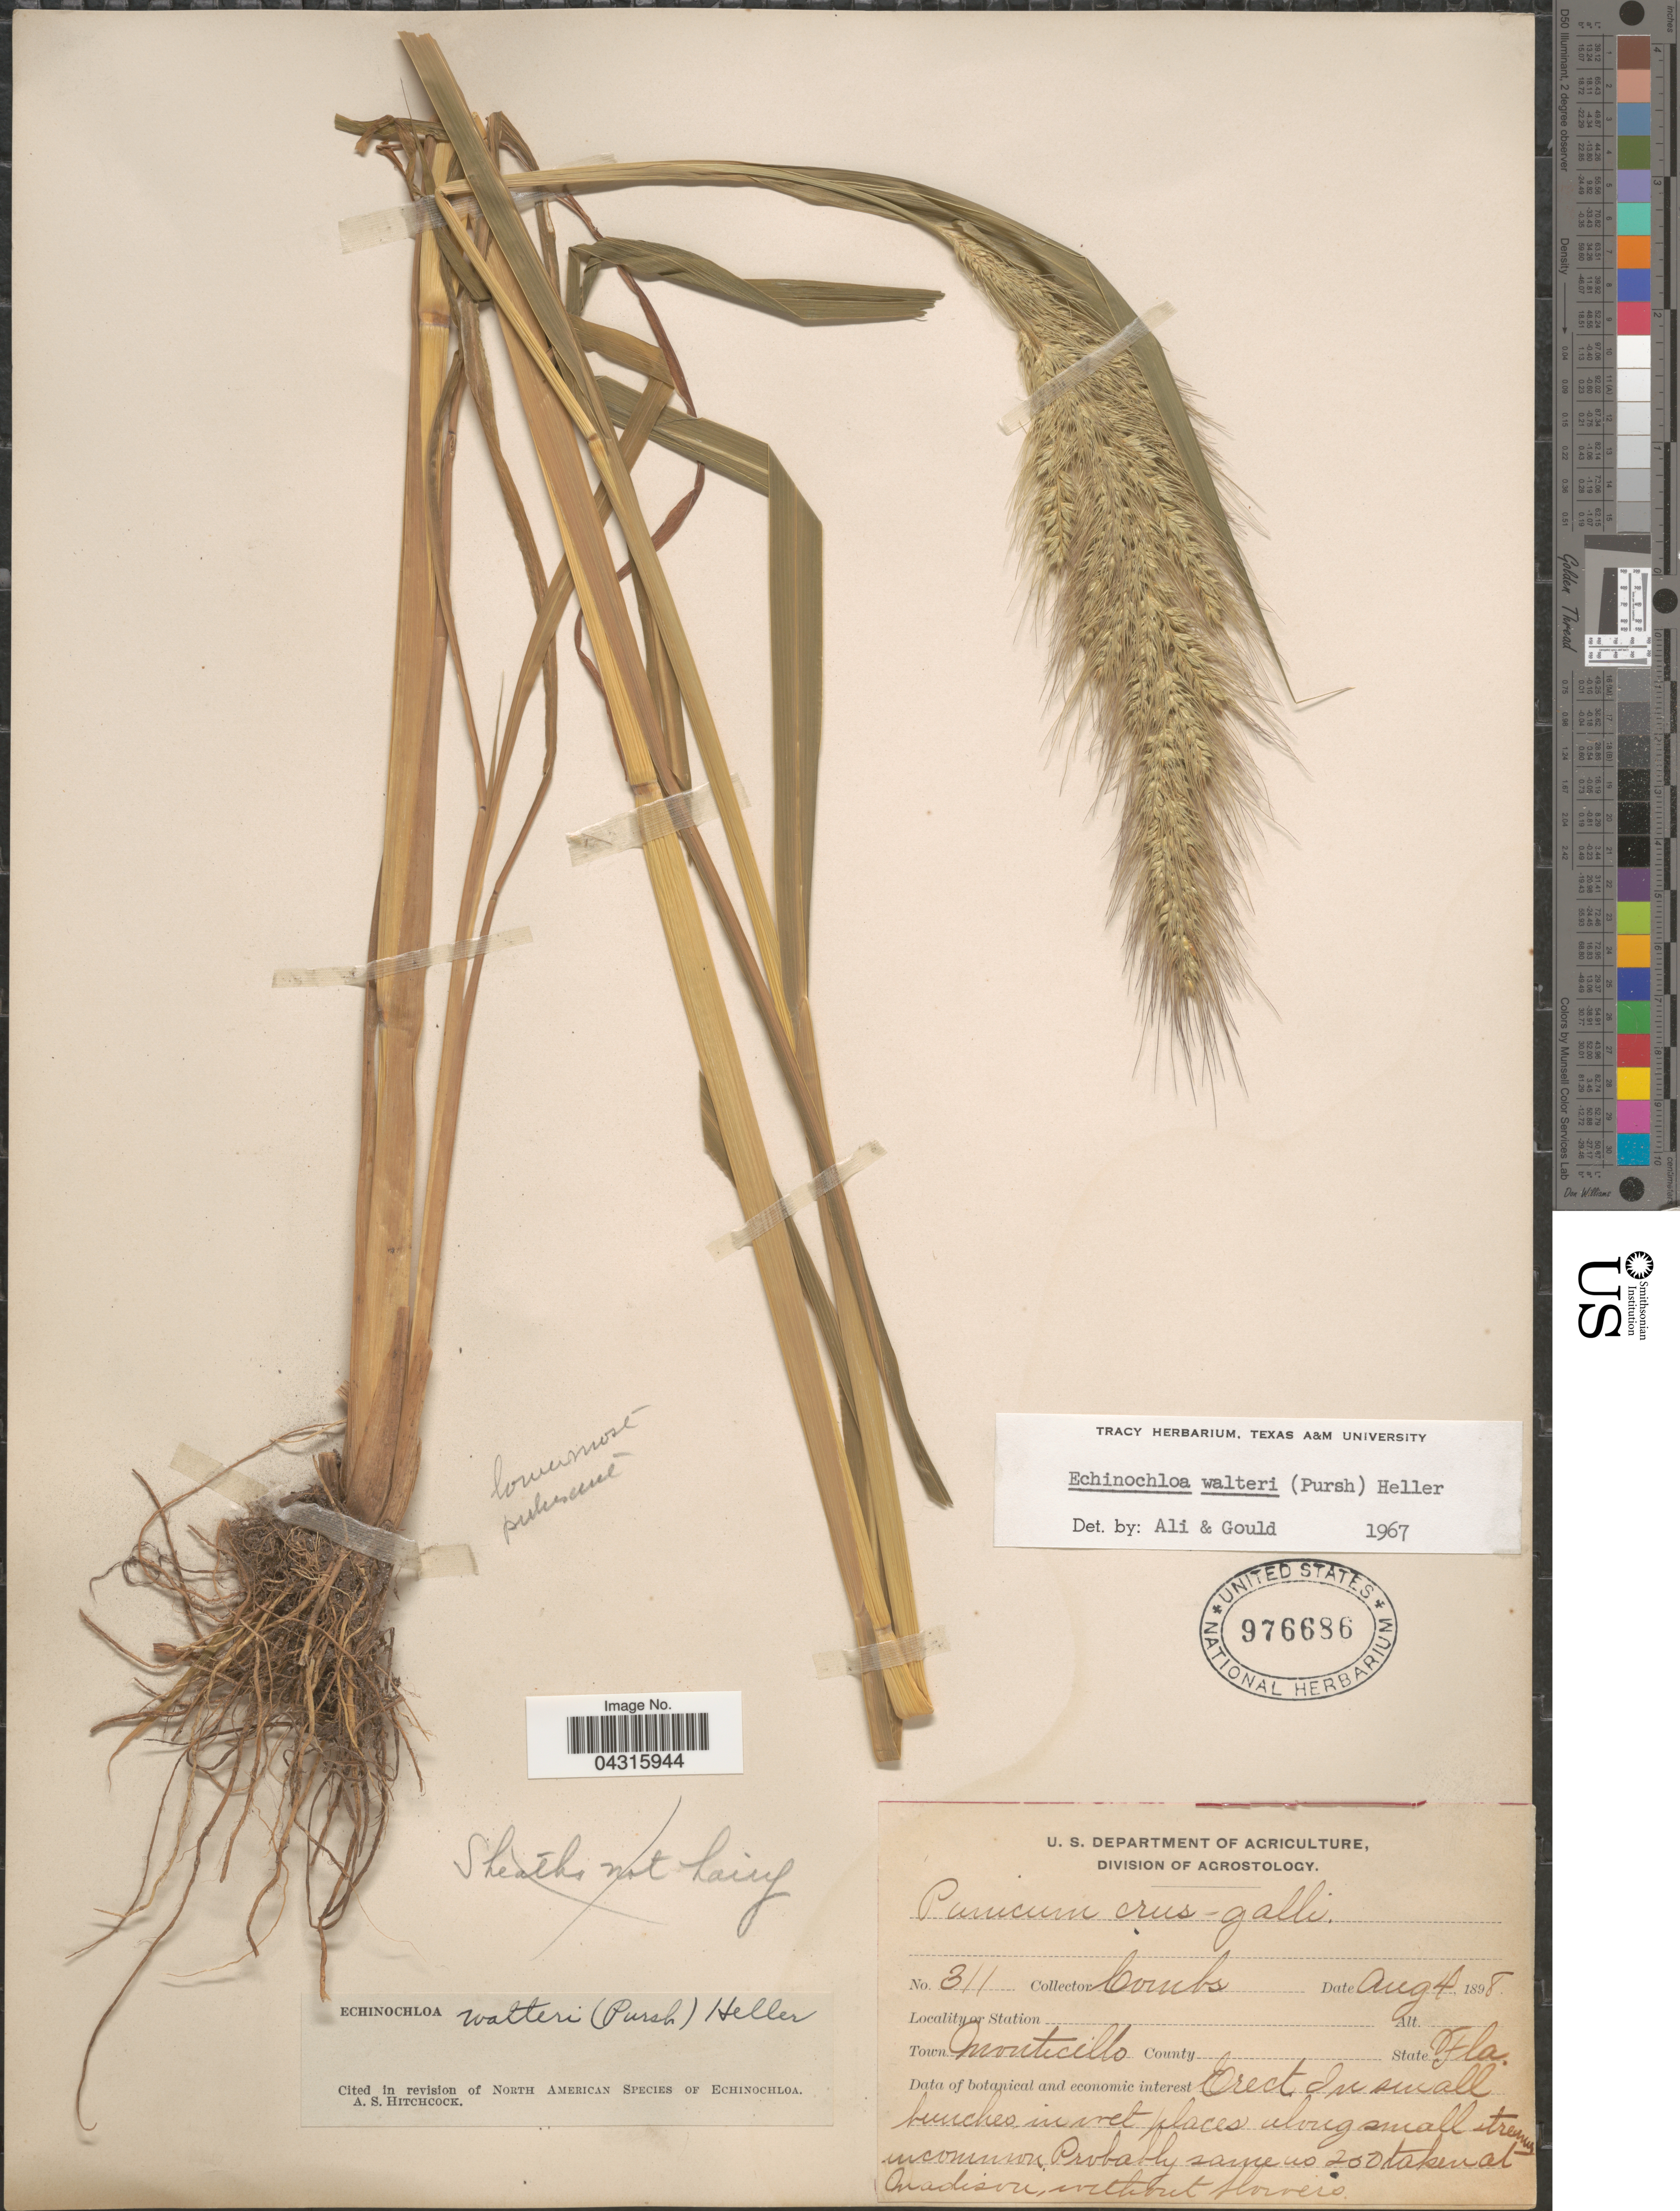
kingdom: Plantae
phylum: Tracheophyta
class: Liliopsida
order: Poales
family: Poaceae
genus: Echinochloa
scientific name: Echinochloa walteri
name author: (Pursh) A. Heller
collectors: -. Combs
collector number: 311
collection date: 1898-08-04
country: United States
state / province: Florida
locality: Town Monticello. In small bunches in wet places along small streams.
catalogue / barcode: US 976686